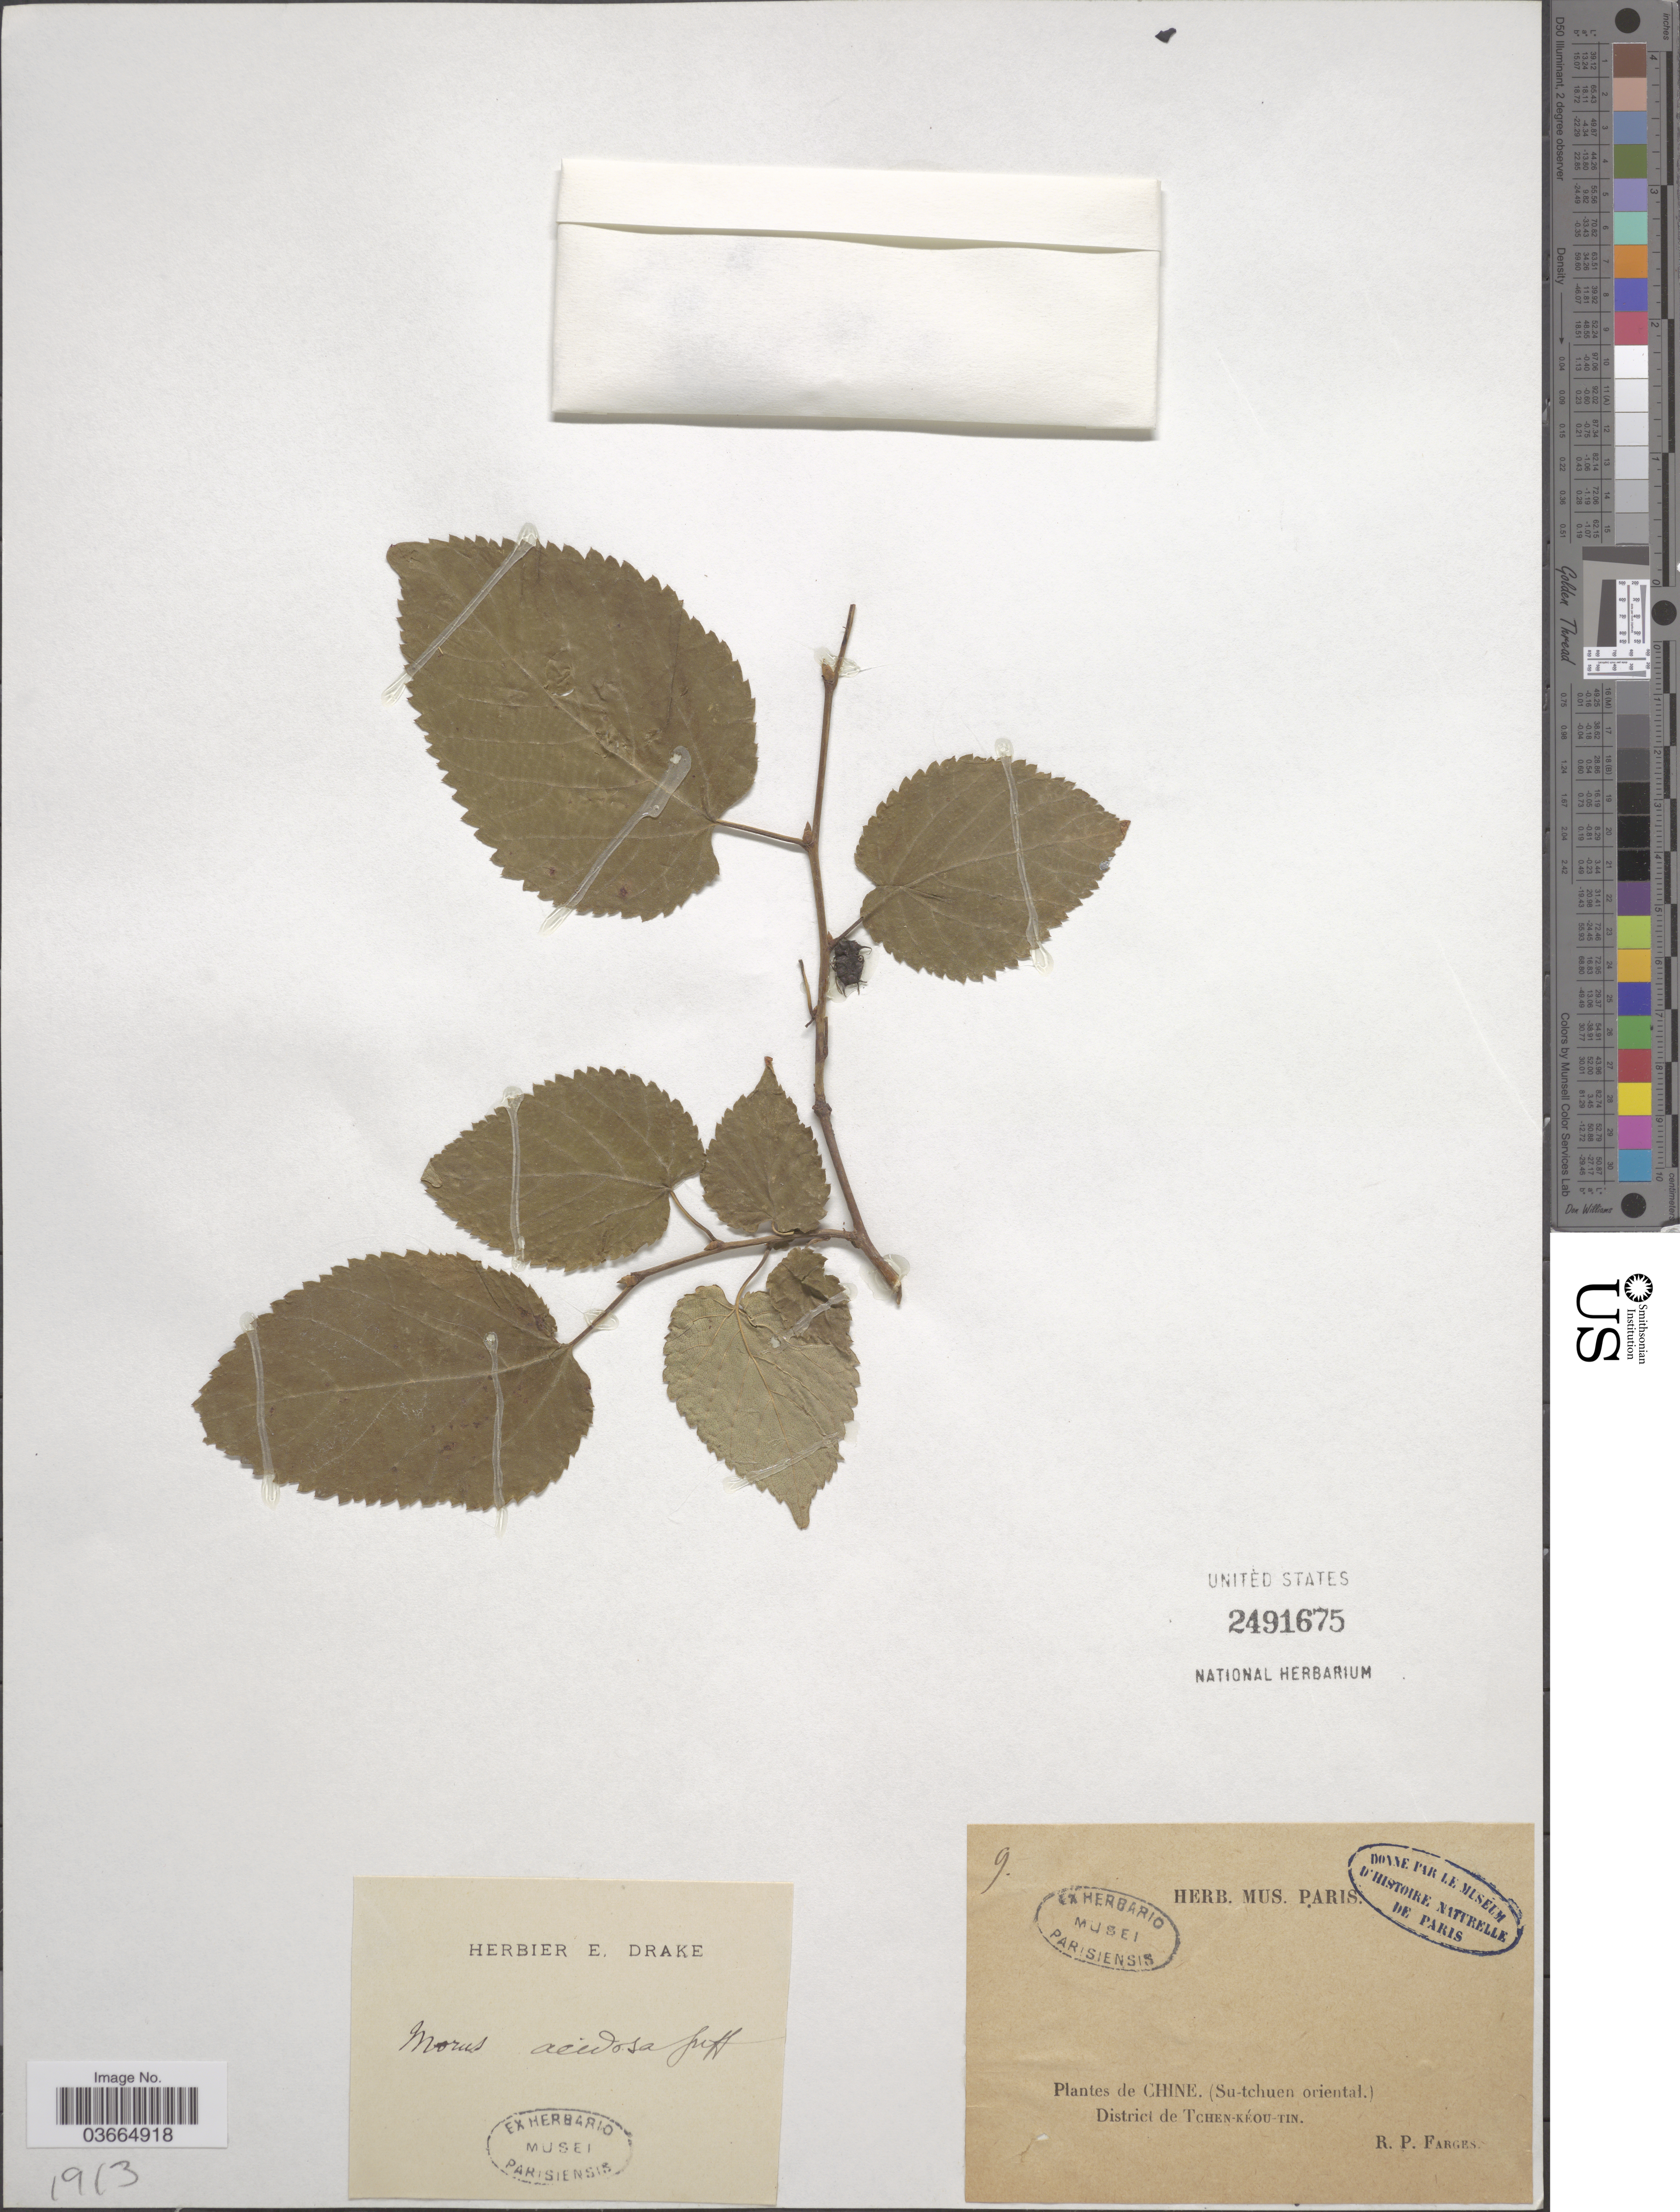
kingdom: Plantae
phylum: Tracheophyta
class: Magnoliopsida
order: Rosales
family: Moraceae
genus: Morus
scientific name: Morus acidosa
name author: Griff.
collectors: R. Farges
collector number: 9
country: China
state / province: Sichuan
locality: Chine. (Su-tchuen oriental). District de Tchen-Kéou-Tin.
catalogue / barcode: US 2491675